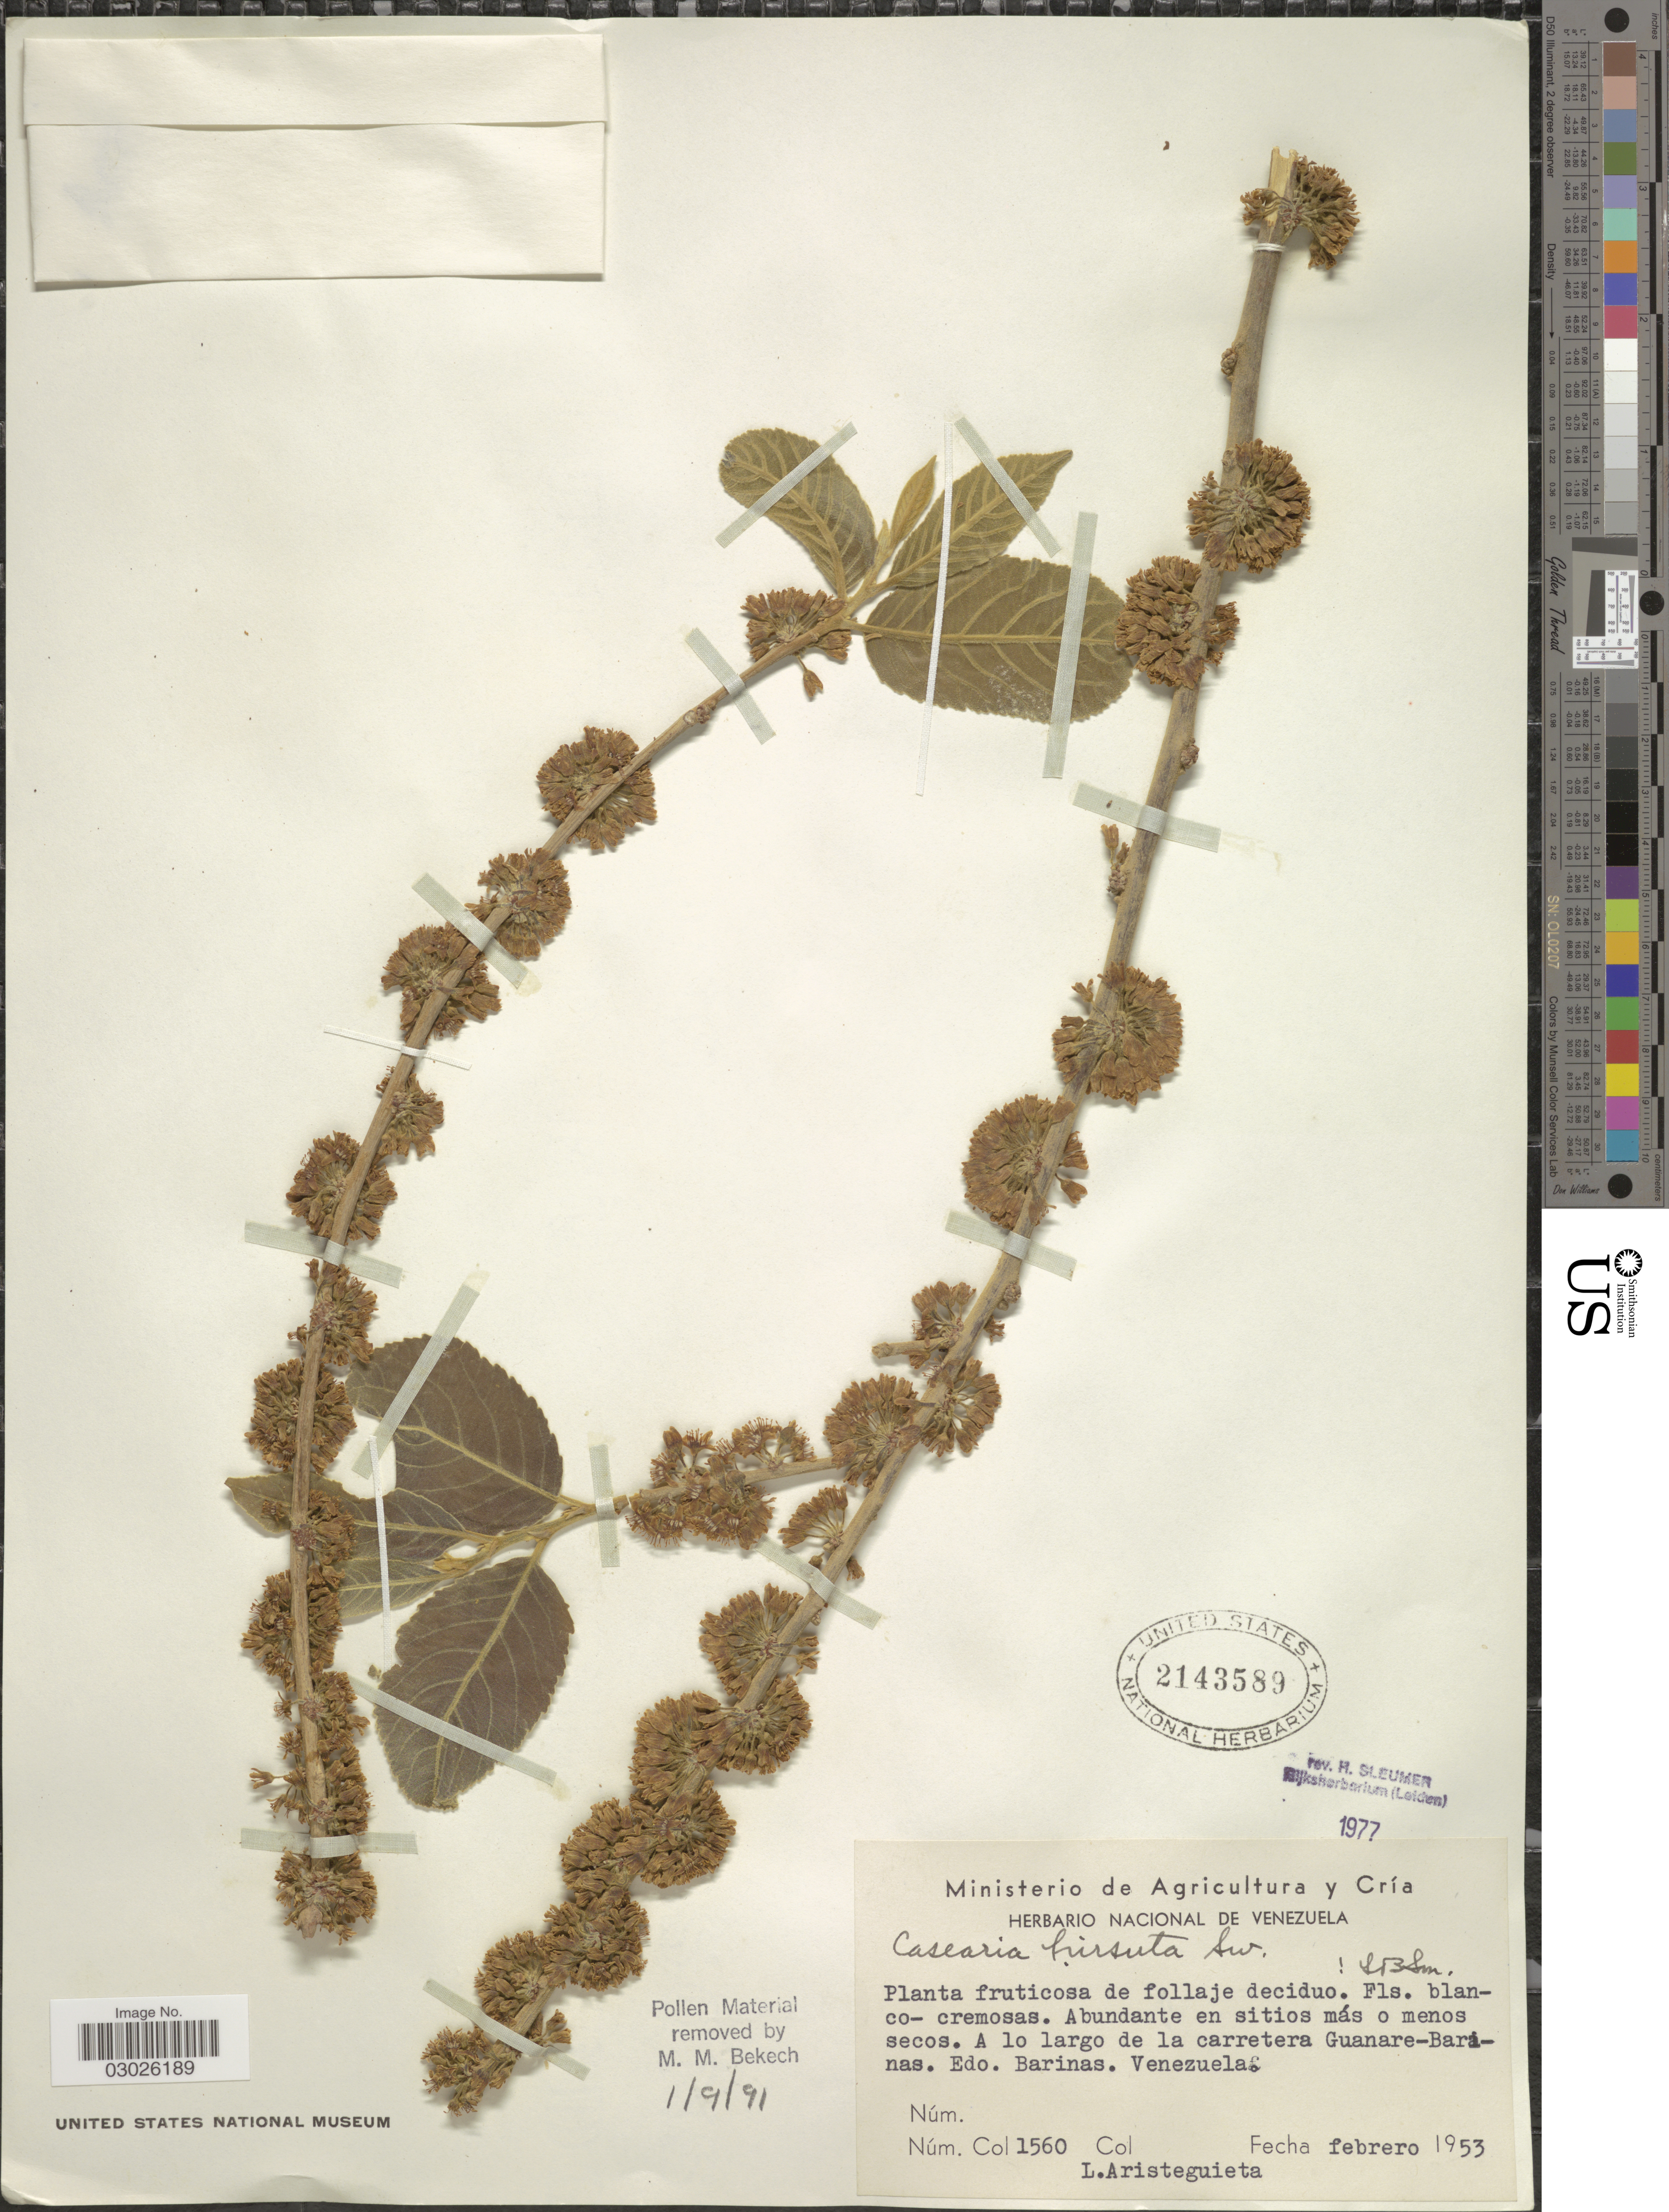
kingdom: Plantae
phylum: Tracheophyta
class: Magnoliopsida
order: Malpighiales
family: Salicaceae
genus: Casearia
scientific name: Casearia hirsuta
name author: Sw.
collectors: L. Aristeguieta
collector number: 1560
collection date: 1953-02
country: Venezuela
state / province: Barinas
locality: A lo largo de la carretera Guanare-Barinas.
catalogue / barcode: US 2143589